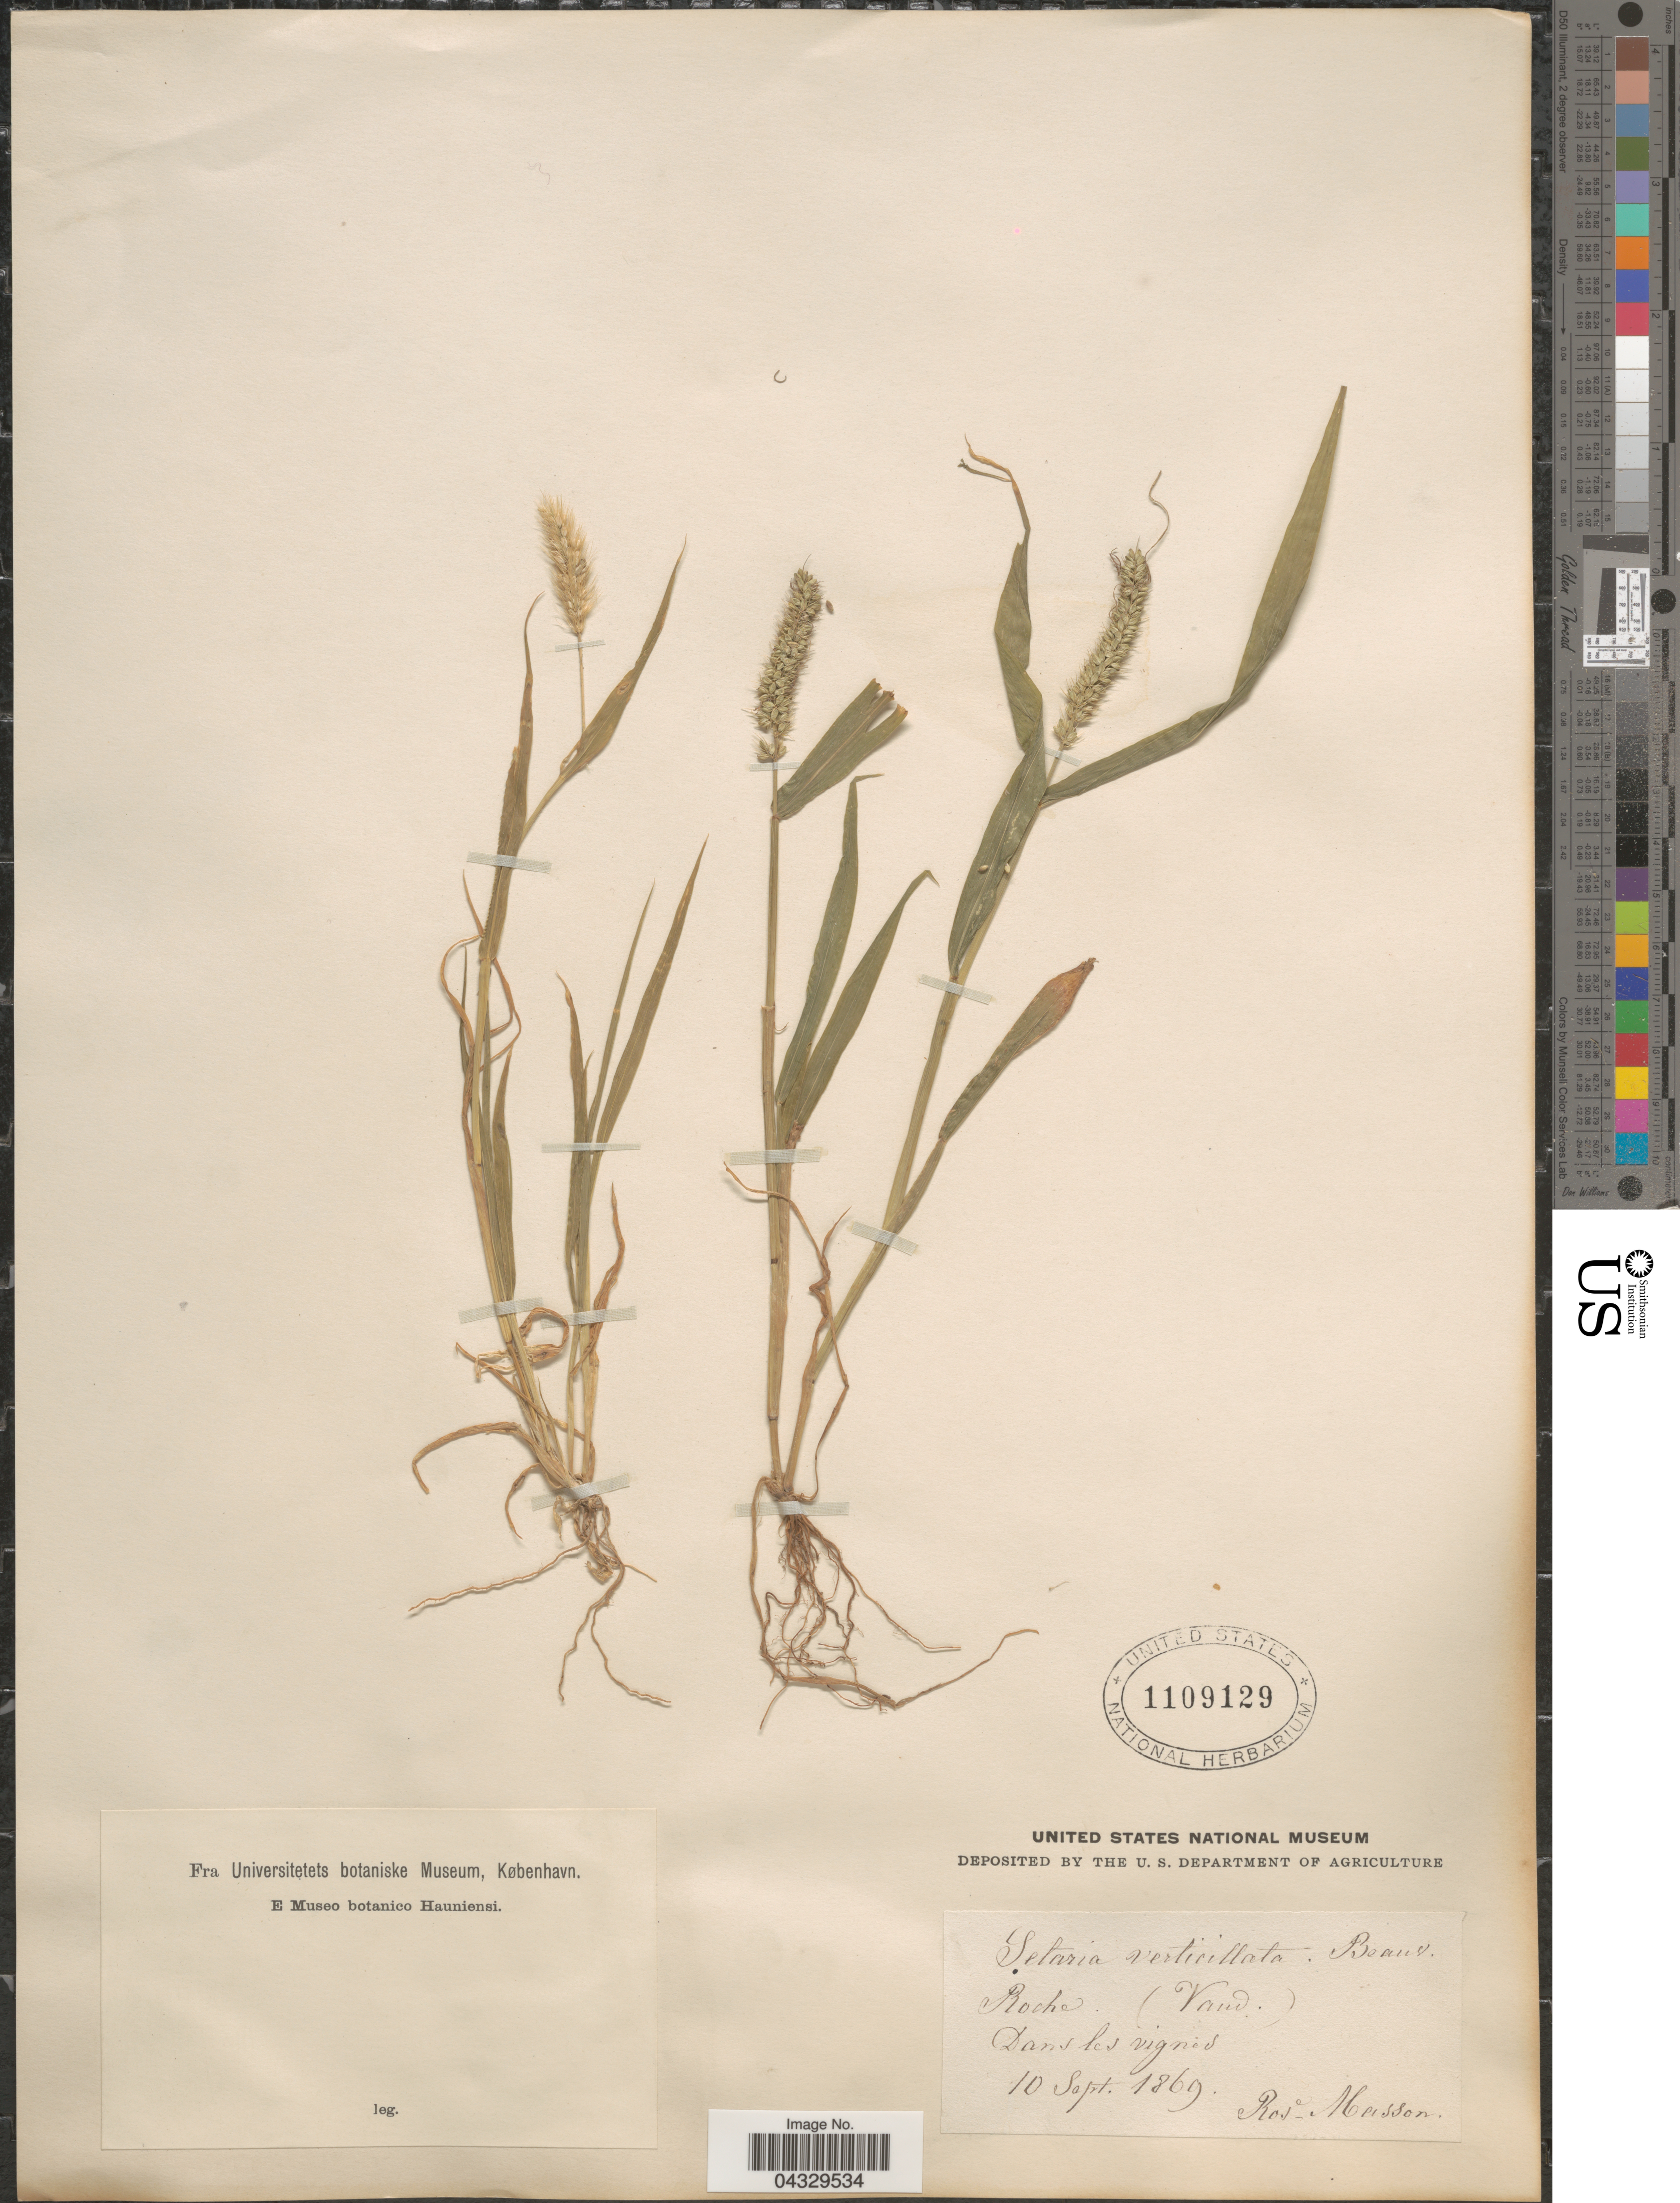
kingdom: Plantae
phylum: Tracheophyta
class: Liliopsida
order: Poales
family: Poaceae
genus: Setaria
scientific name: Setaria verticillata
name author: (L.) P. Beauv.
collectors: R. Masson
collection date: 1869-09-10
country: Switzerland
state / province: Vaud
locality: Roche. (Vaud.) Dans les vignis.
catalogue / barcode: US 1109129